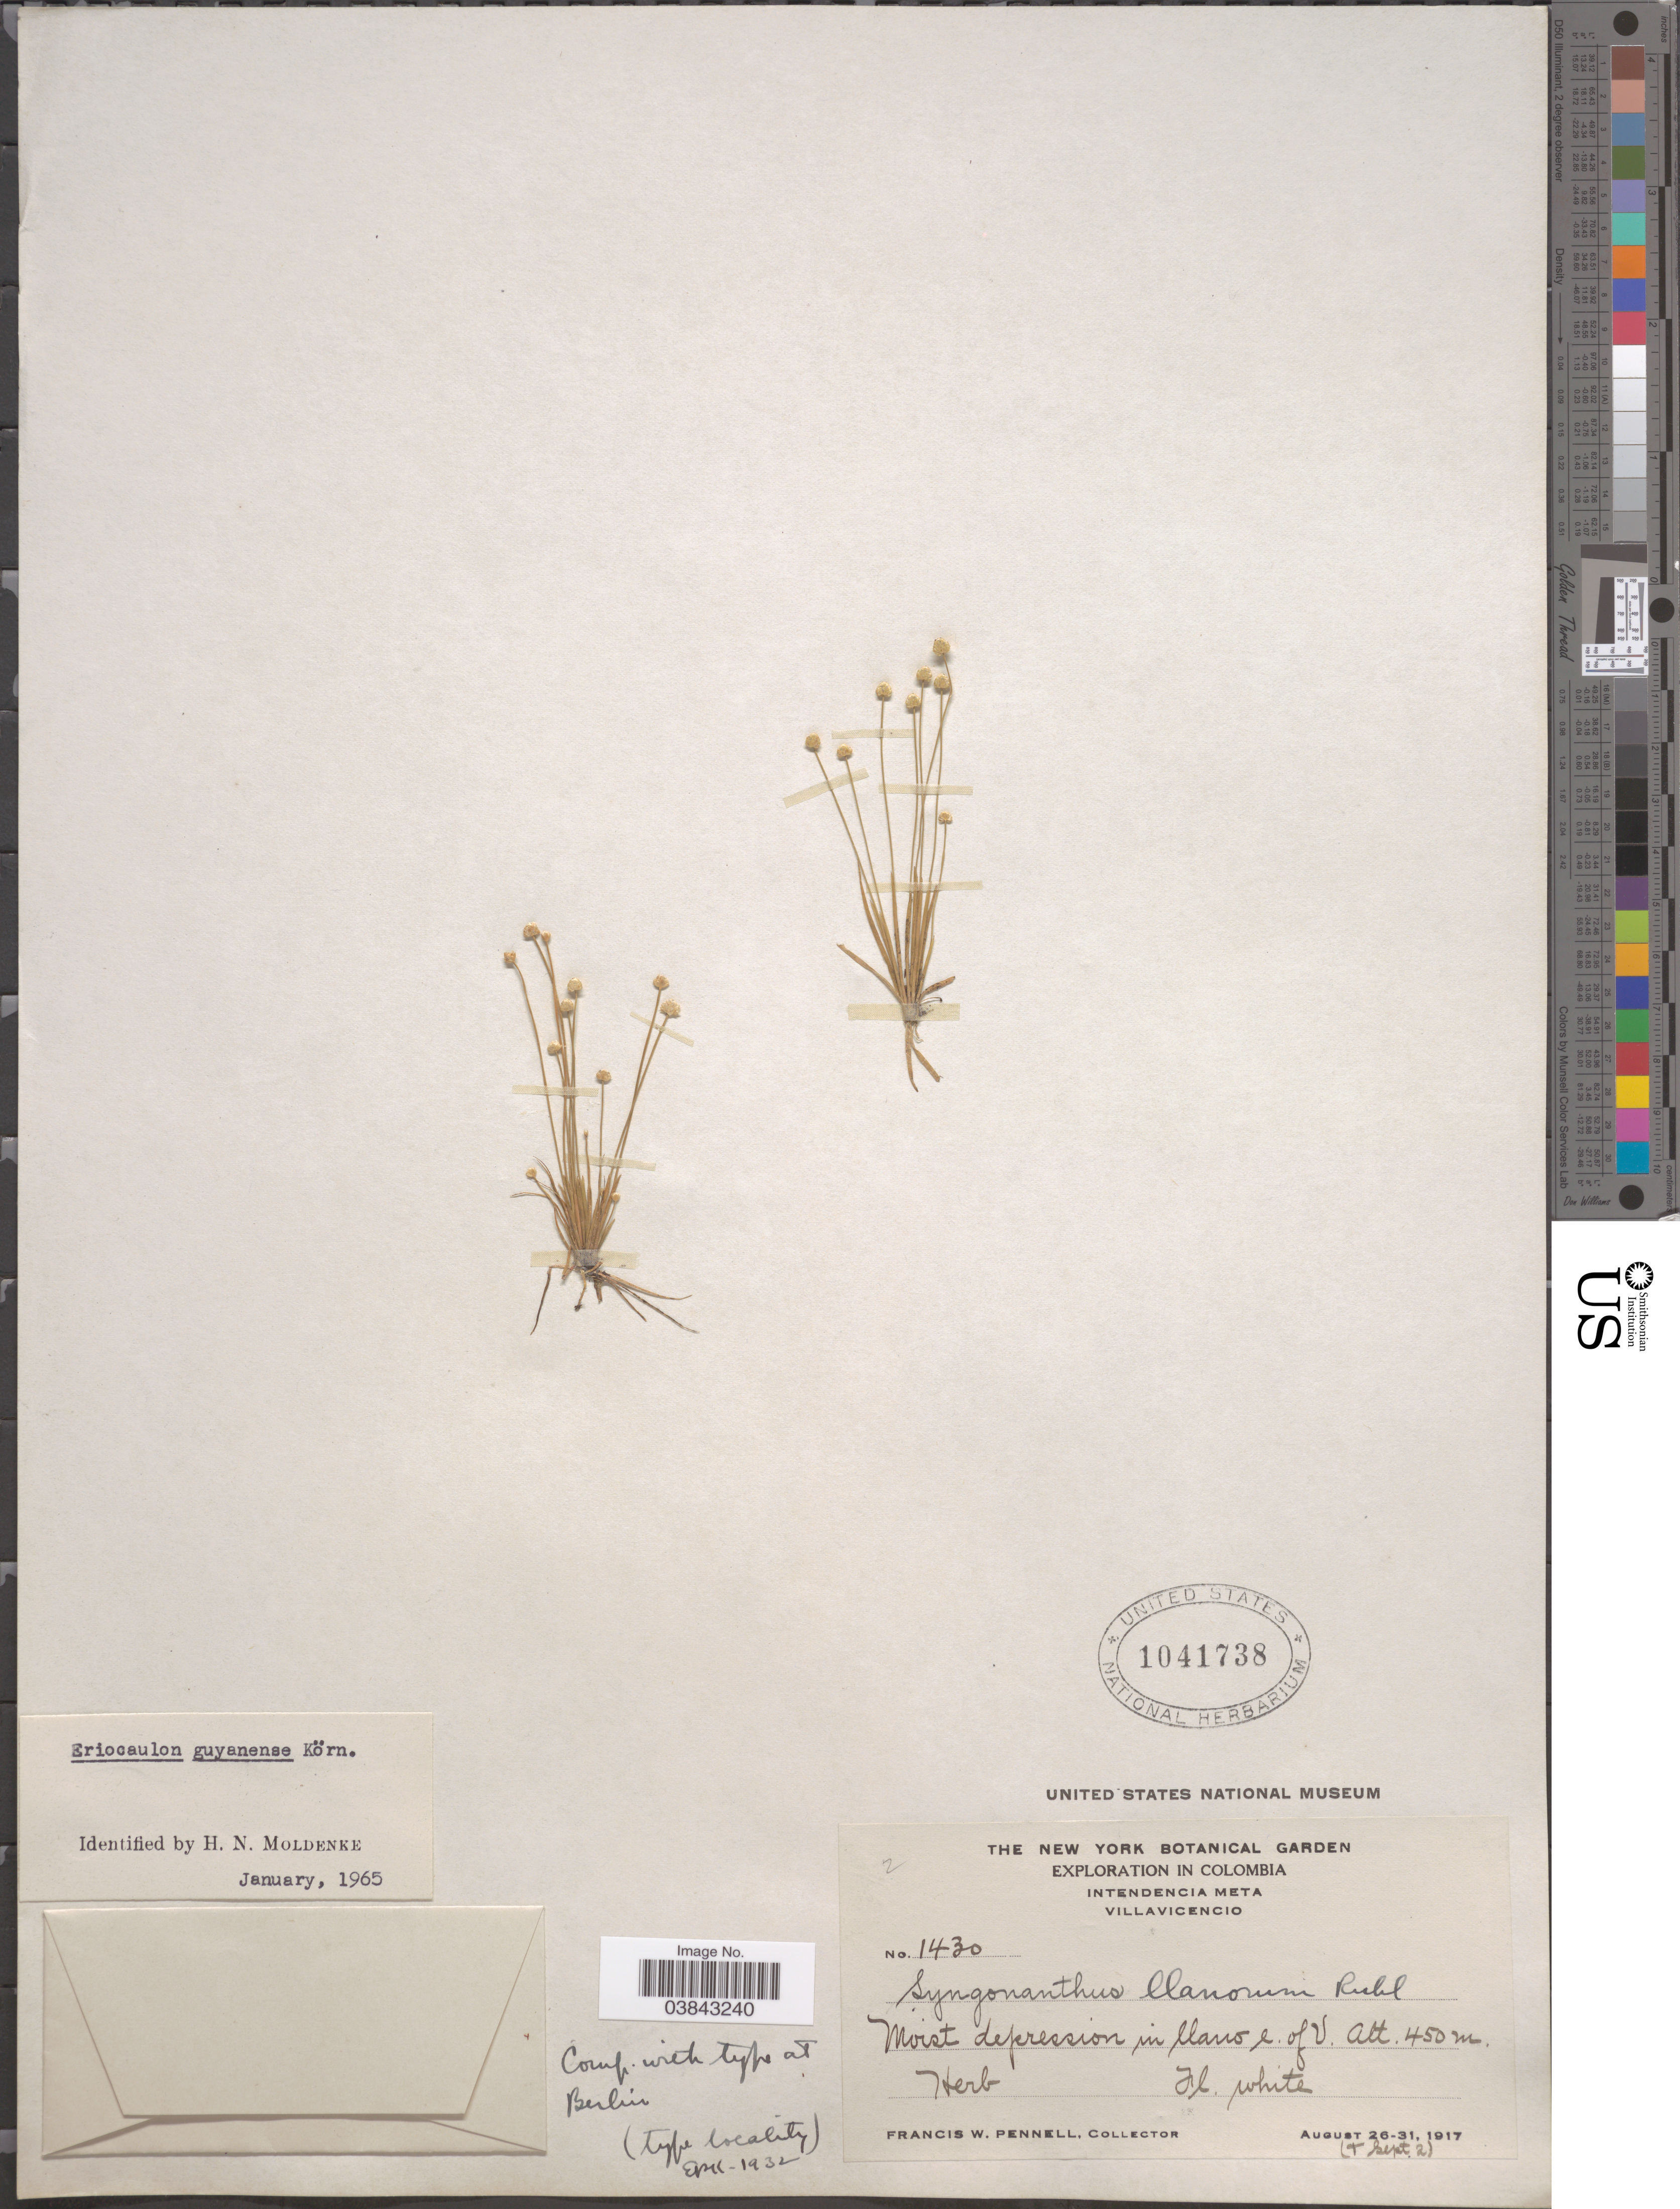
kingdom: Plantae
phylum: Tracheophyta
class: Liliopsida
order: Poales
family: Eriocaulaceae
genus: Eriocaulon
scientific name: Eriocaulon guianensis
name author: Körn.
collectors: F. W. Pennell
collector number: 1430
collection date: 1917-08-26/1917-09-02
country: Colombia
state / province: Meta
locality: Intendencia Meta. Villavicencio. In llano e. of V.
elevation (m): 450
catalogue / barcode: US 1041738